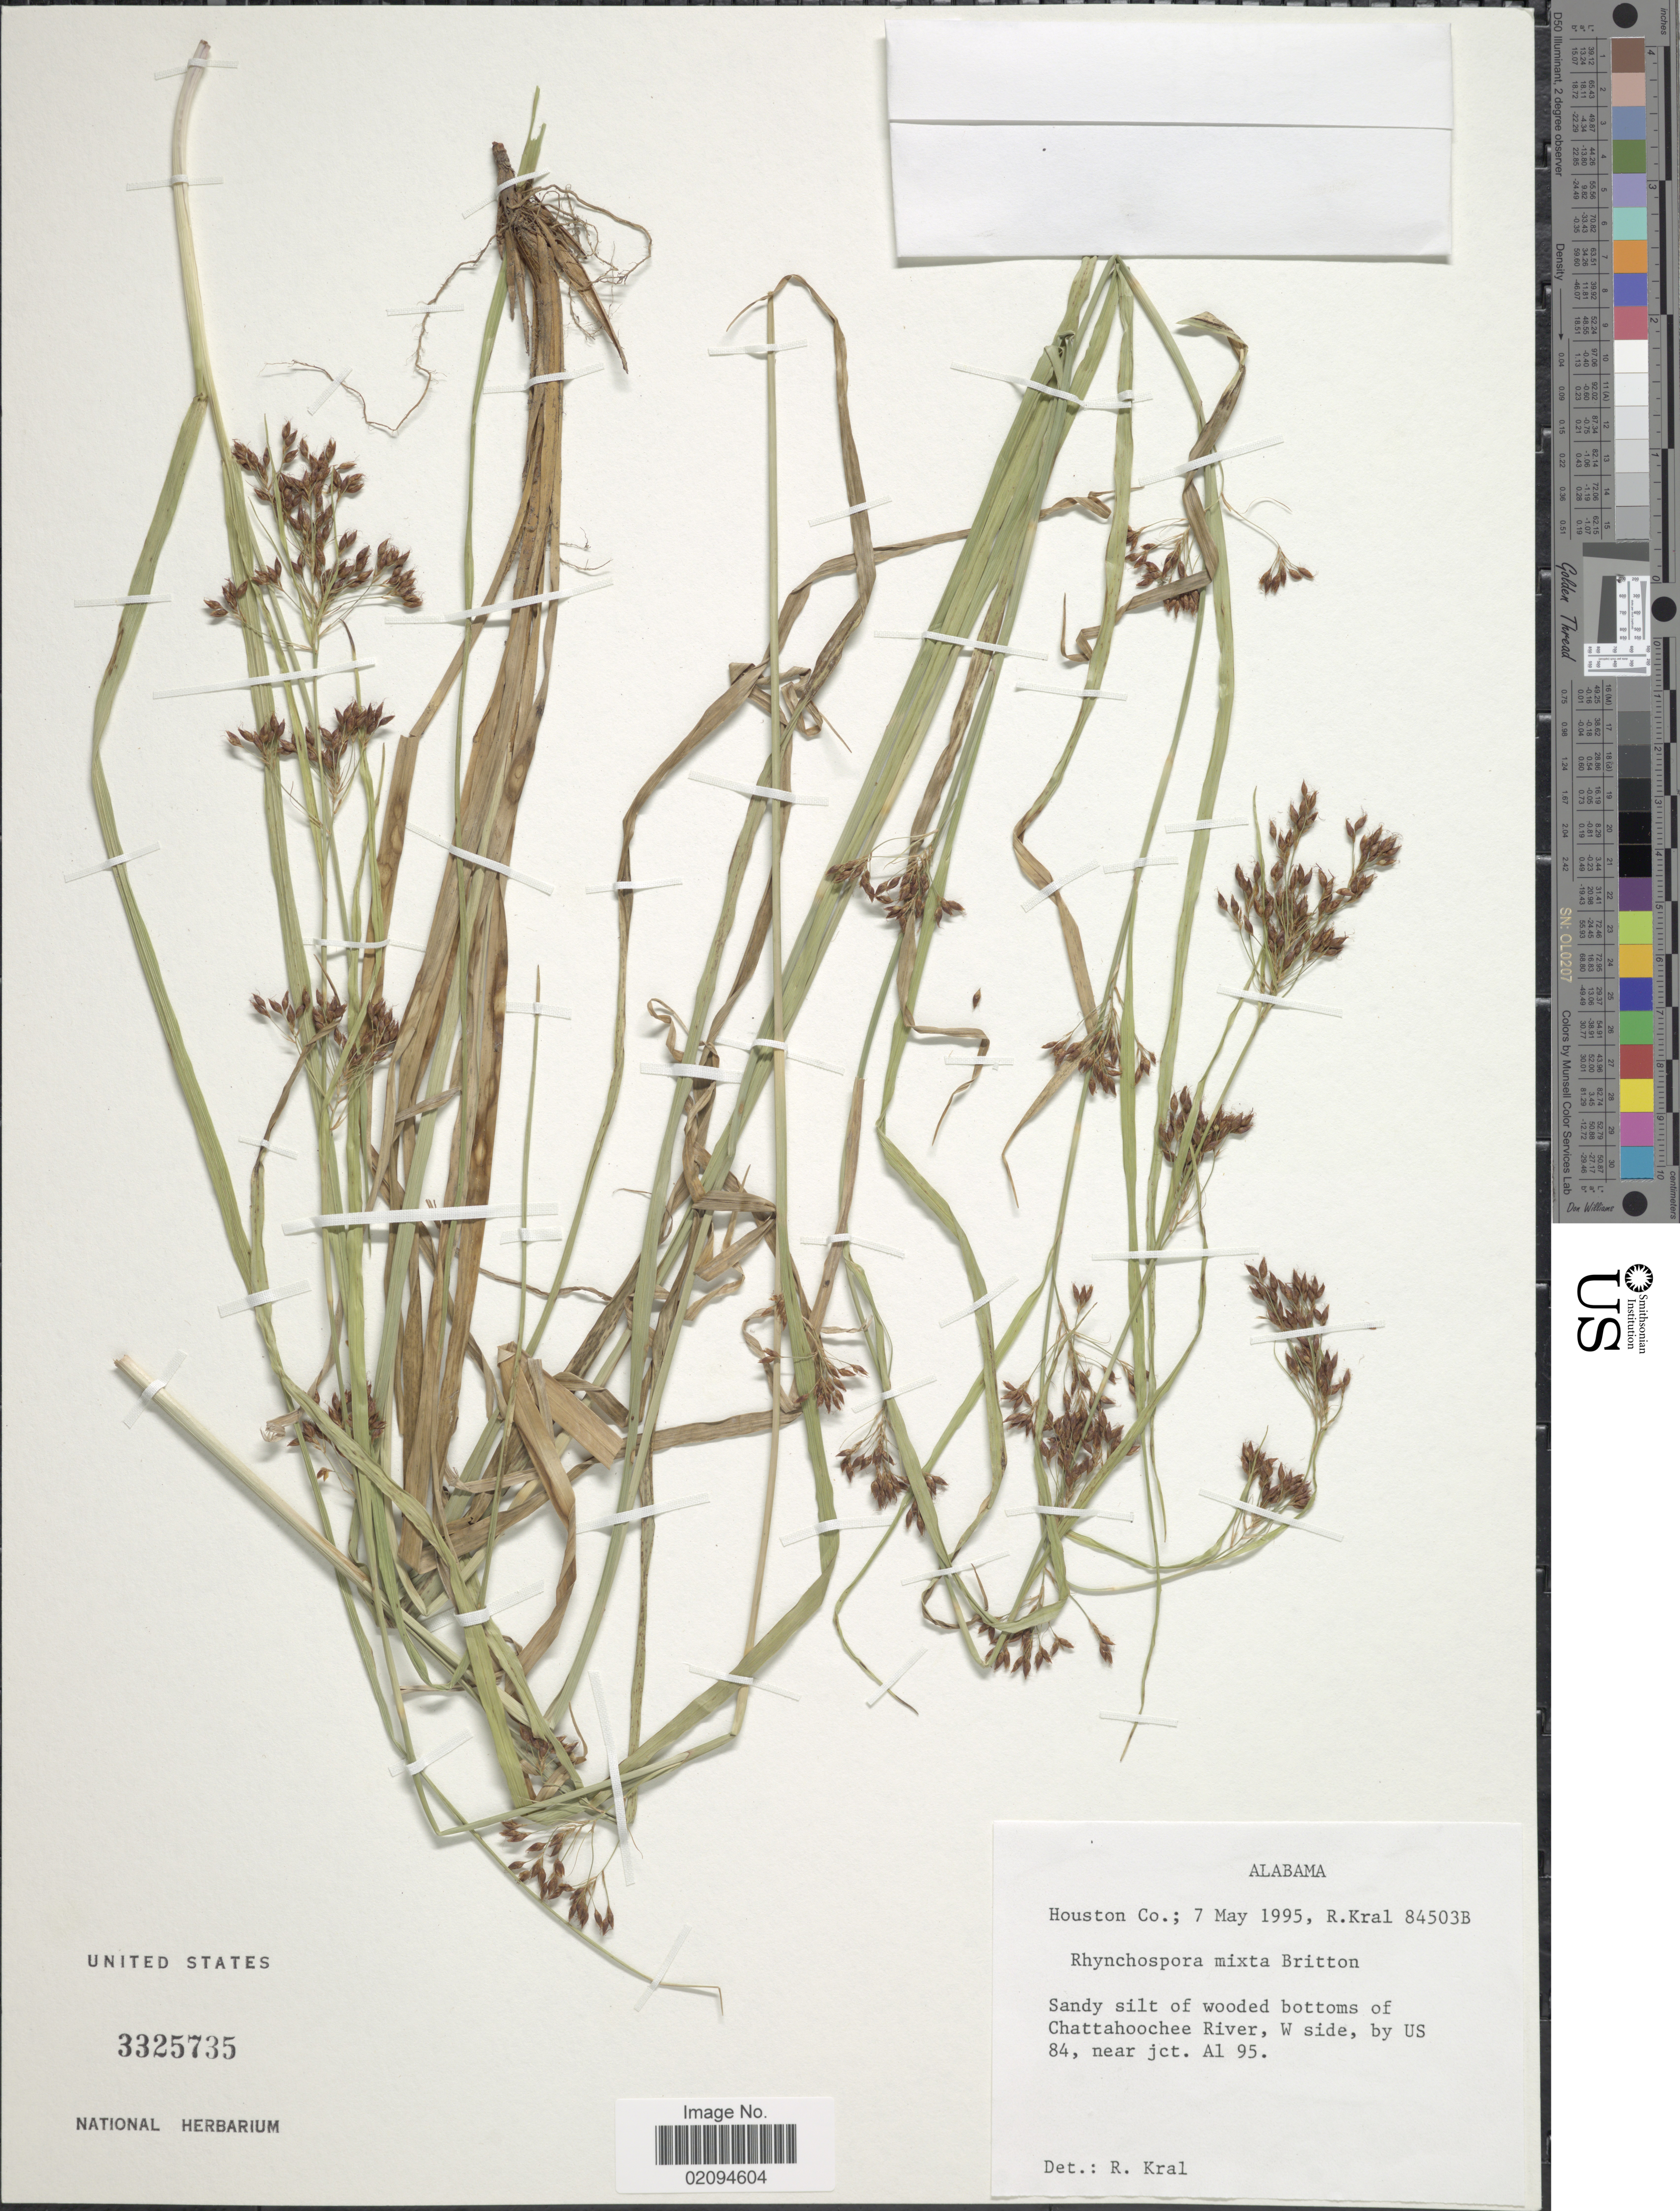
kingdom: Plantae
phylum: Tracheophyta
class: Liliopsida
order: Poales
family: Cyperaceae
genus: Rhynchospora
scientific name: Rhynchospora mixta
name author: Britton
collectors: R. Kral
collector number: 84503B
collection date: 1995-05-07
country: United States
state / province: Alabama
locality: Houston Co. Bottoms of Chattahoochee River, W side, by US 84, near jct. AL 95.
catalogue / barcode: US 3325735